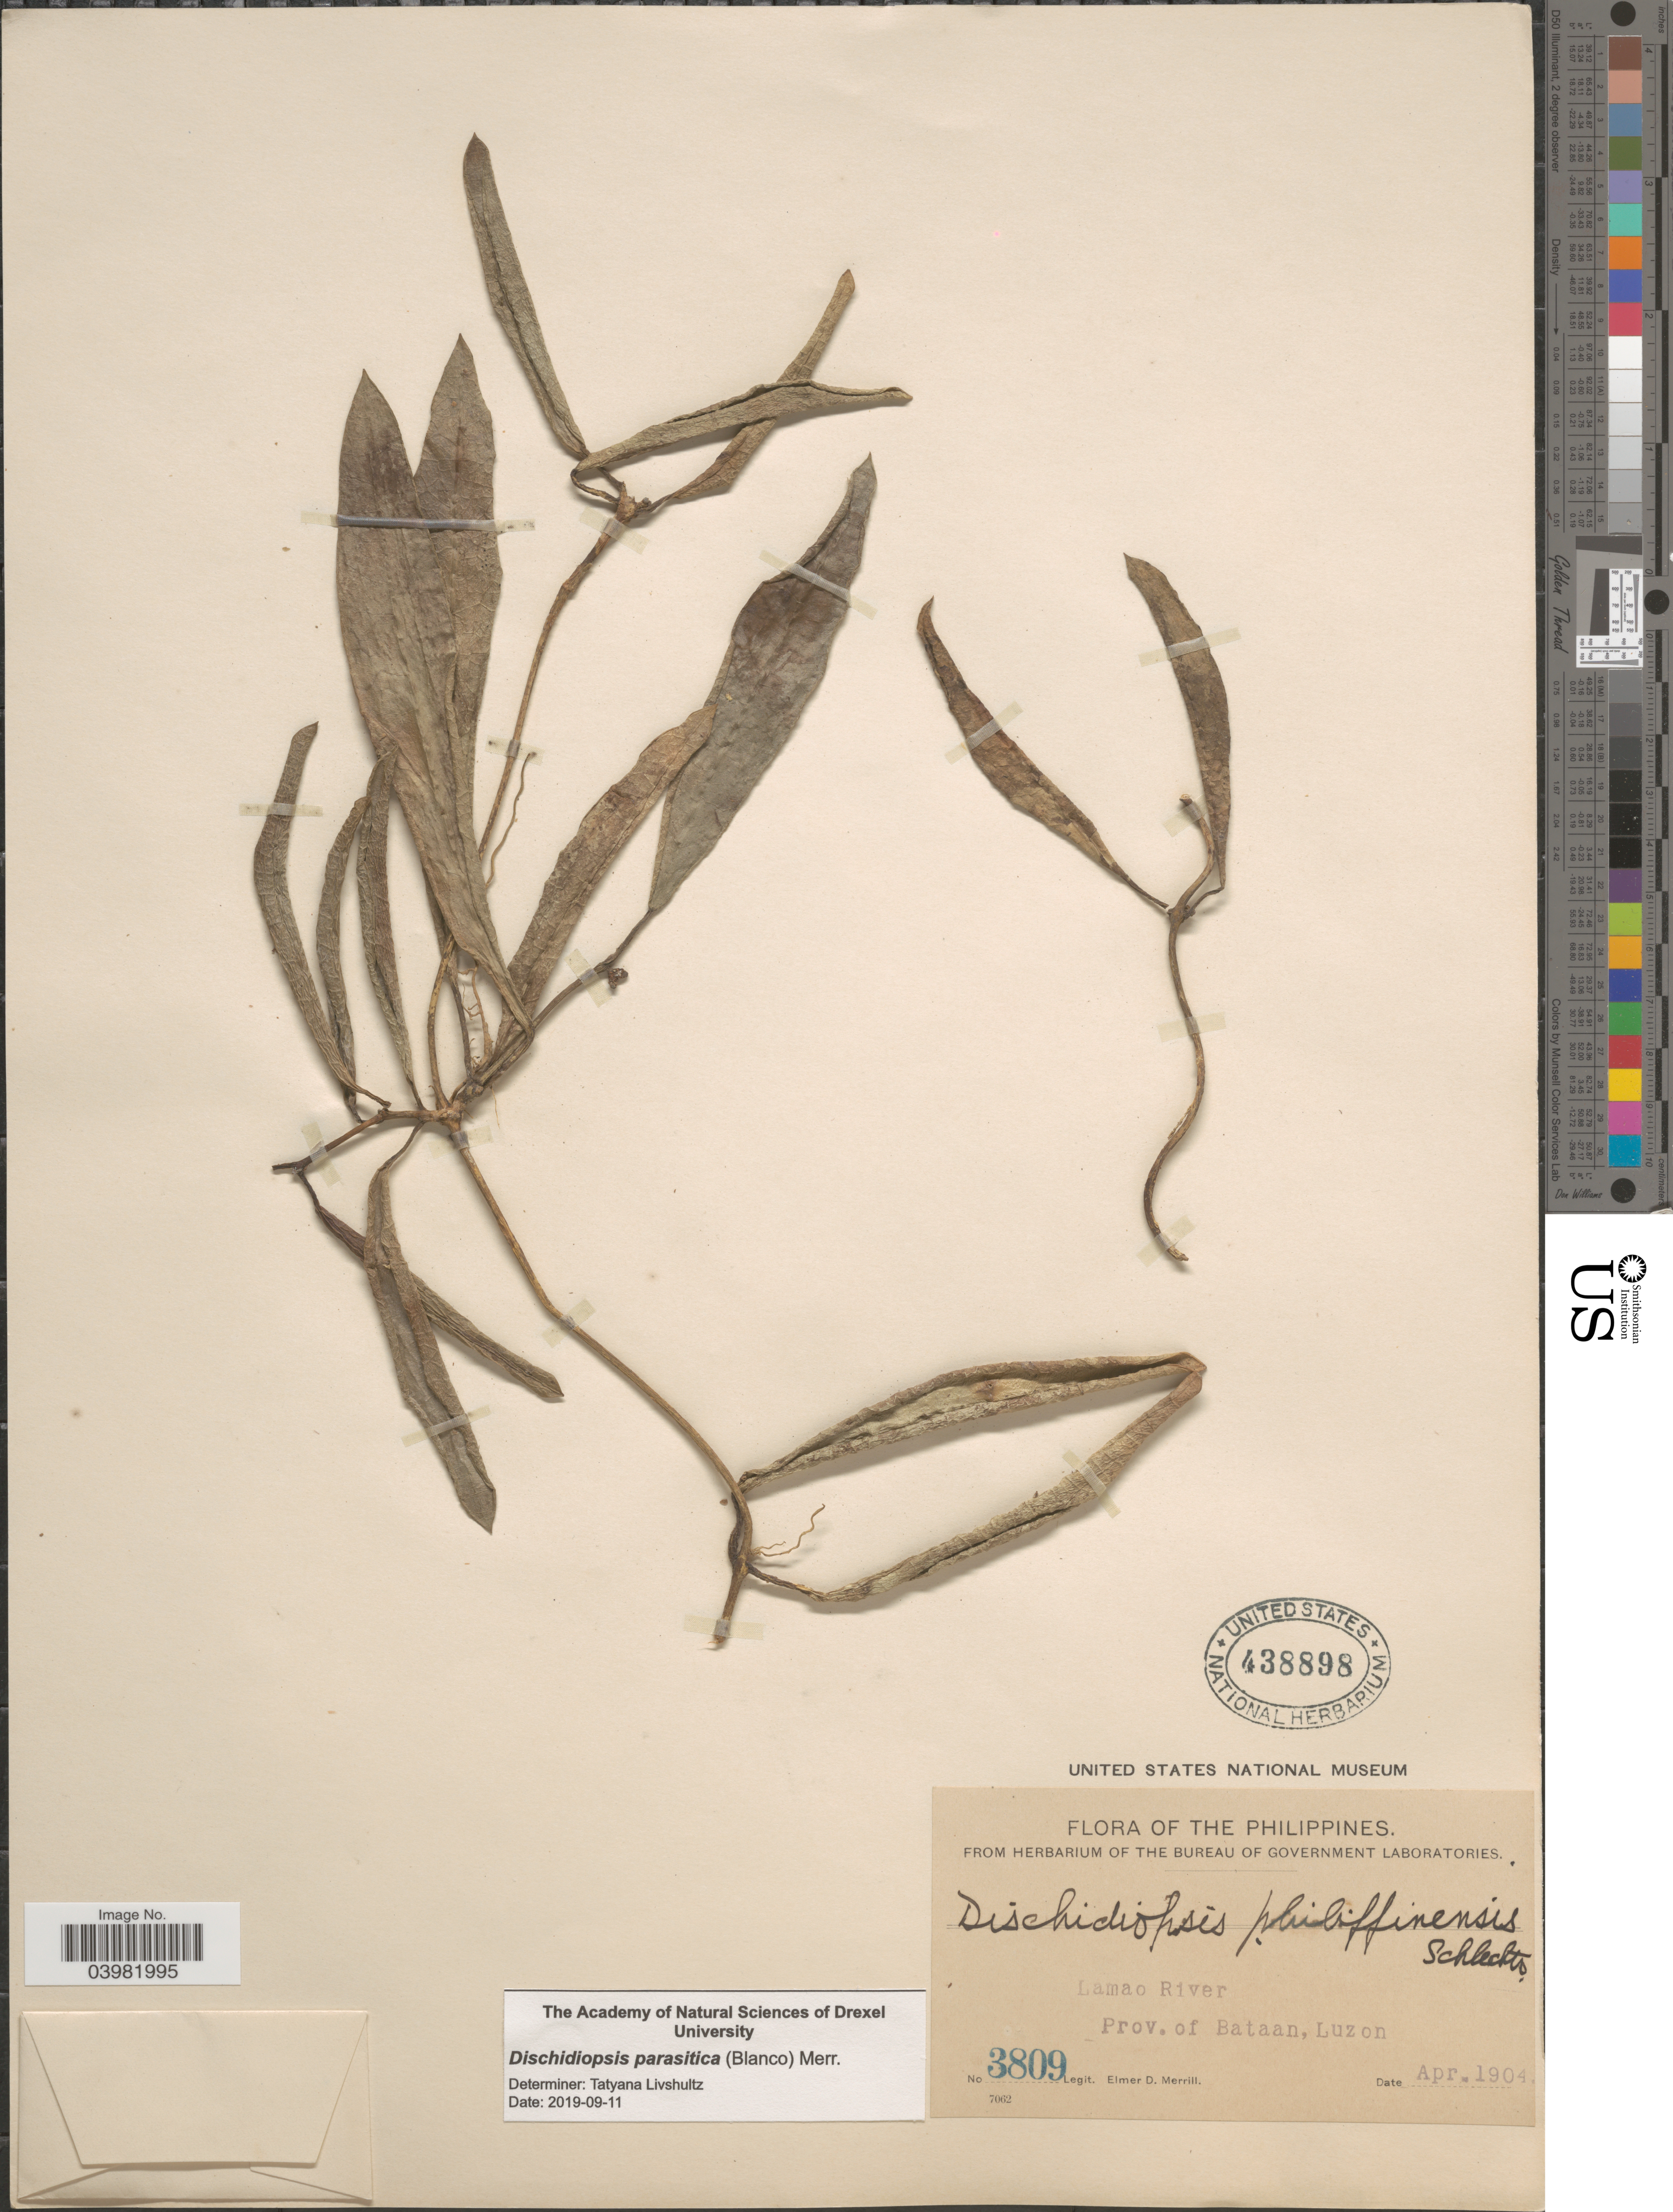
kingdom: Plantae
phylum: Tracheophyta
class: Magnoliopsida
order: Gentianales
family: Apocynaceae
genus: Dischidiopsis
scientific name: Dischidiopsis parasitica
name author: (Blanco) Merr.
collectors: E. D. Merrill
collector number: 3809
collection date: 1904-04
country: Philippines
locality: Lamao River. Prov. of Bataan, Luzon.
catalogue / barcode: US 438898